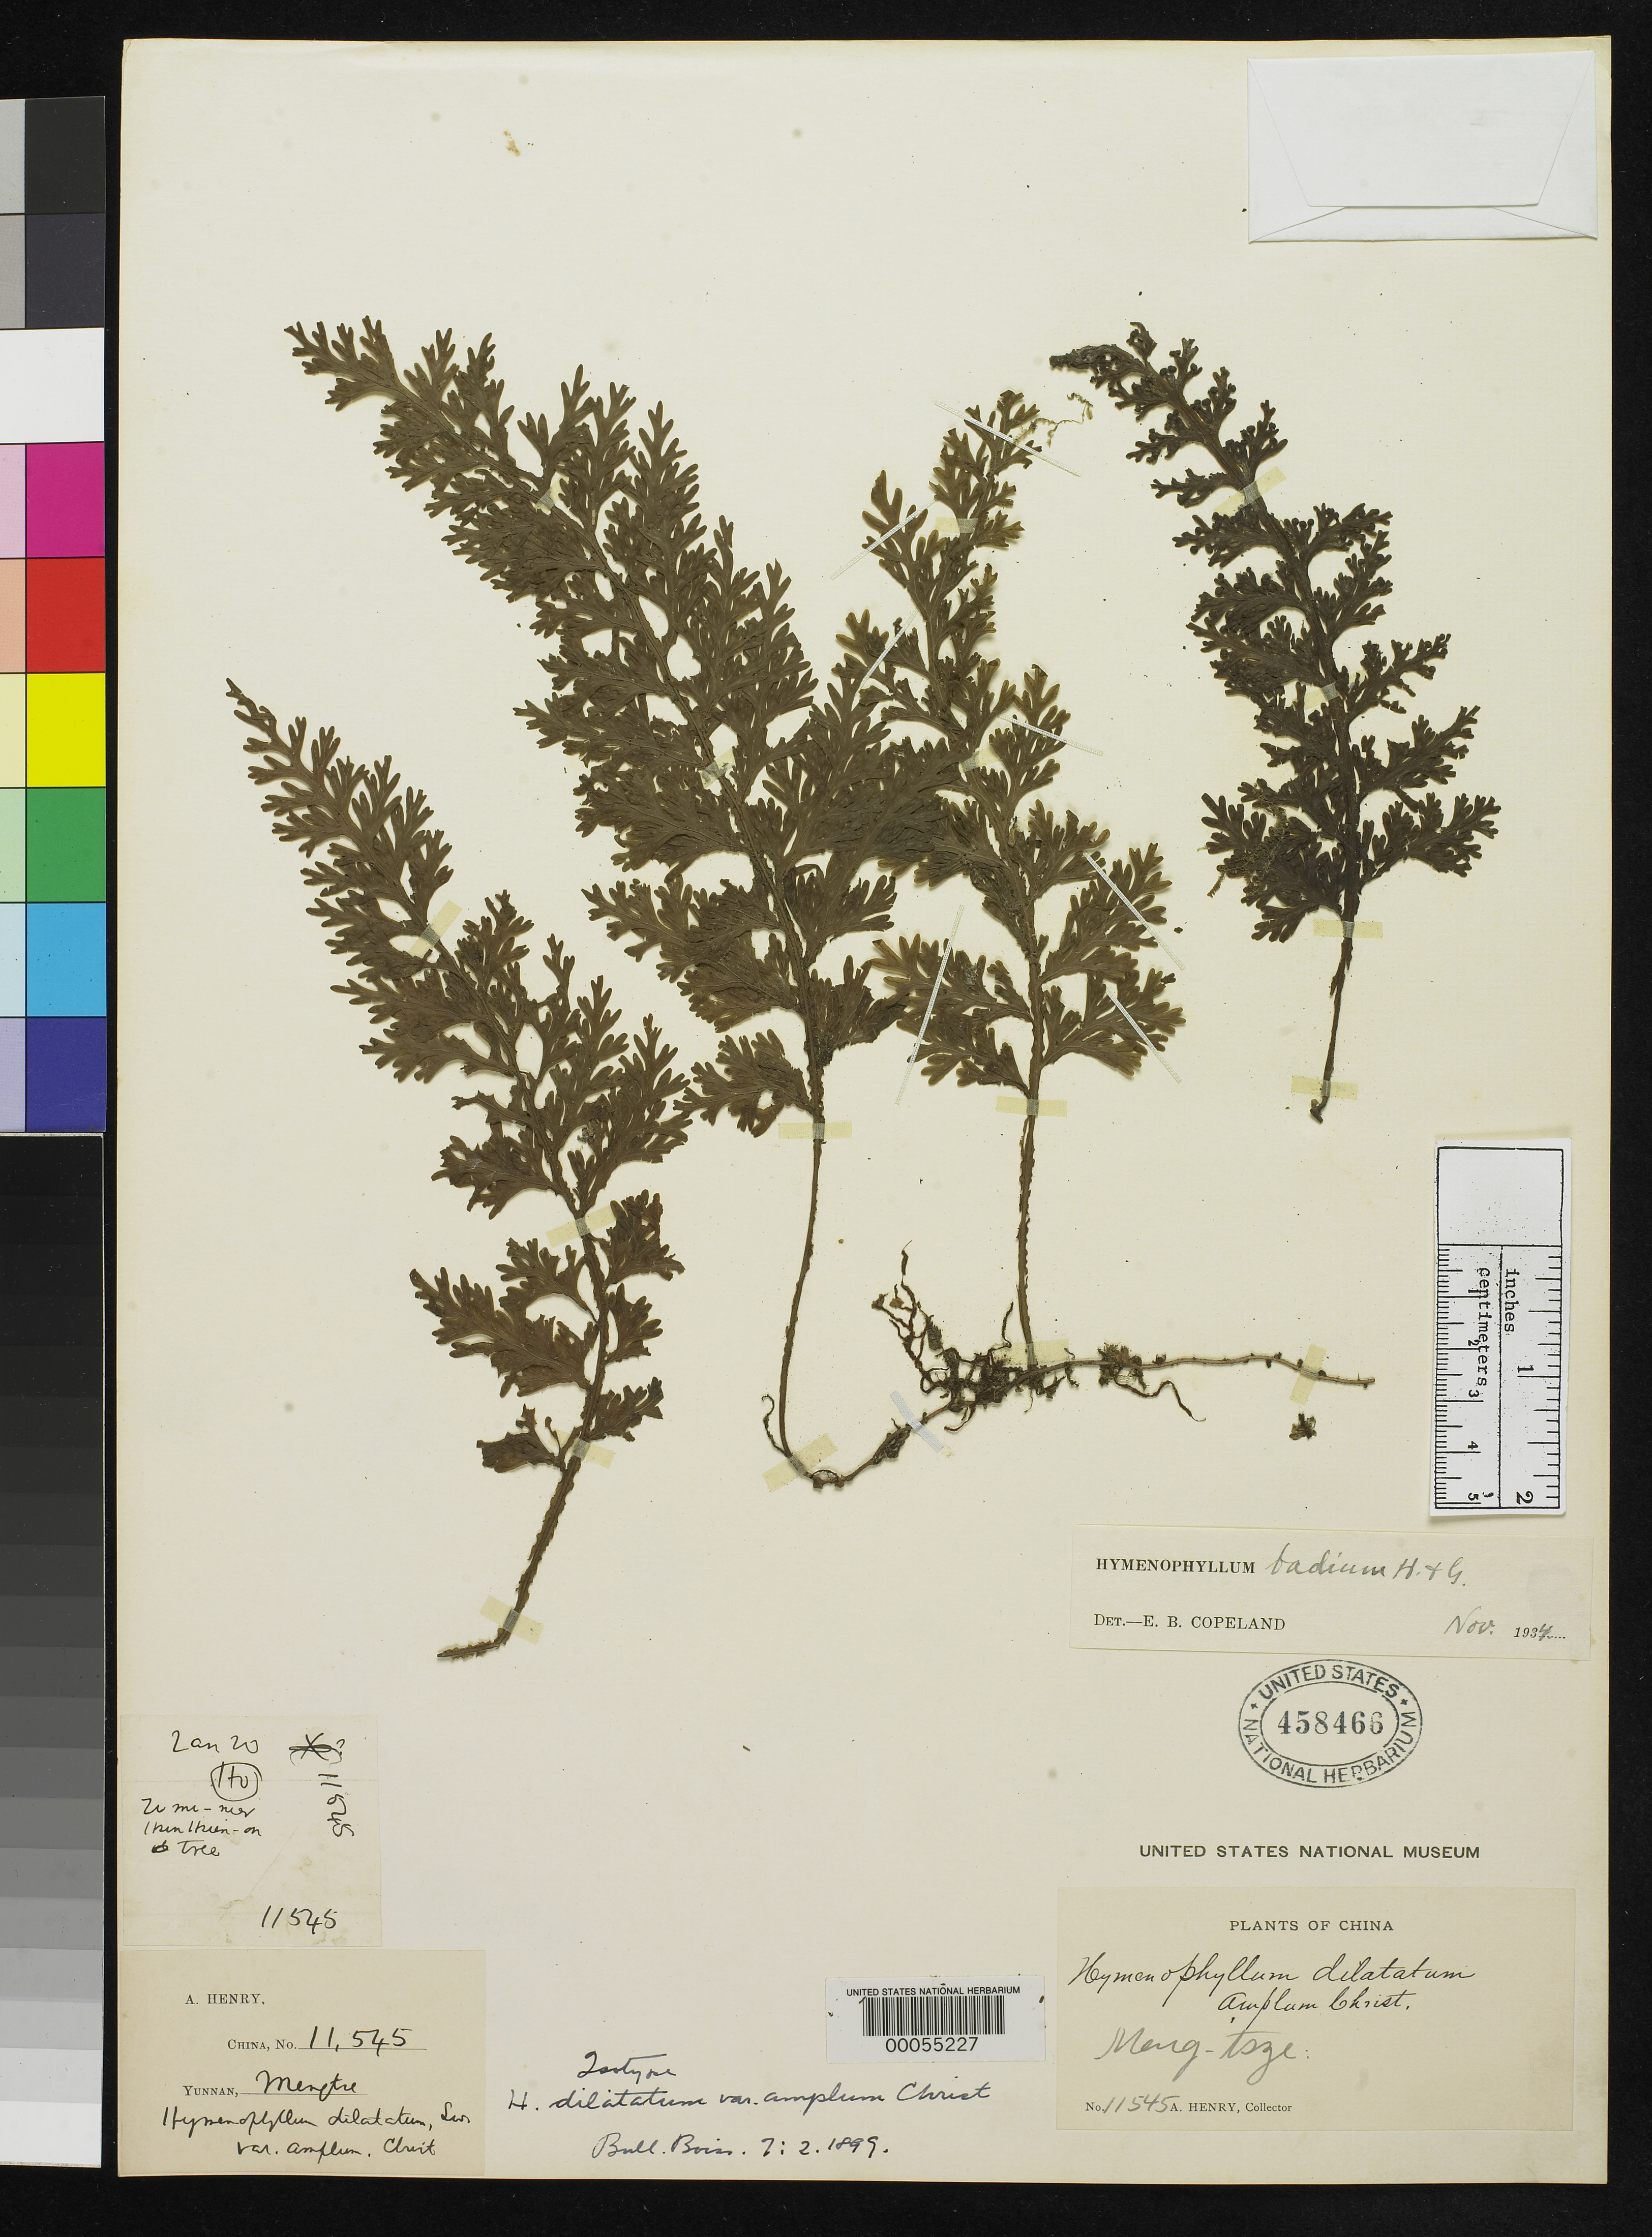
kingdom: Plantae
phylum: Tracheophyta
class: Polypodiopsida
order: Hymenophyllales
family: Hymenophyllaceae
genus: Hymenophyllum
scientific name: Hymenophyllum dilatatum var. amplum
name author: Christ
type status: Type Collection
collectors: A. Henry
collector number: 11545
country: China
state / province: Yunnan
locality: Mengtze [Meng-tsze]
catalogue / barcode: US 458466